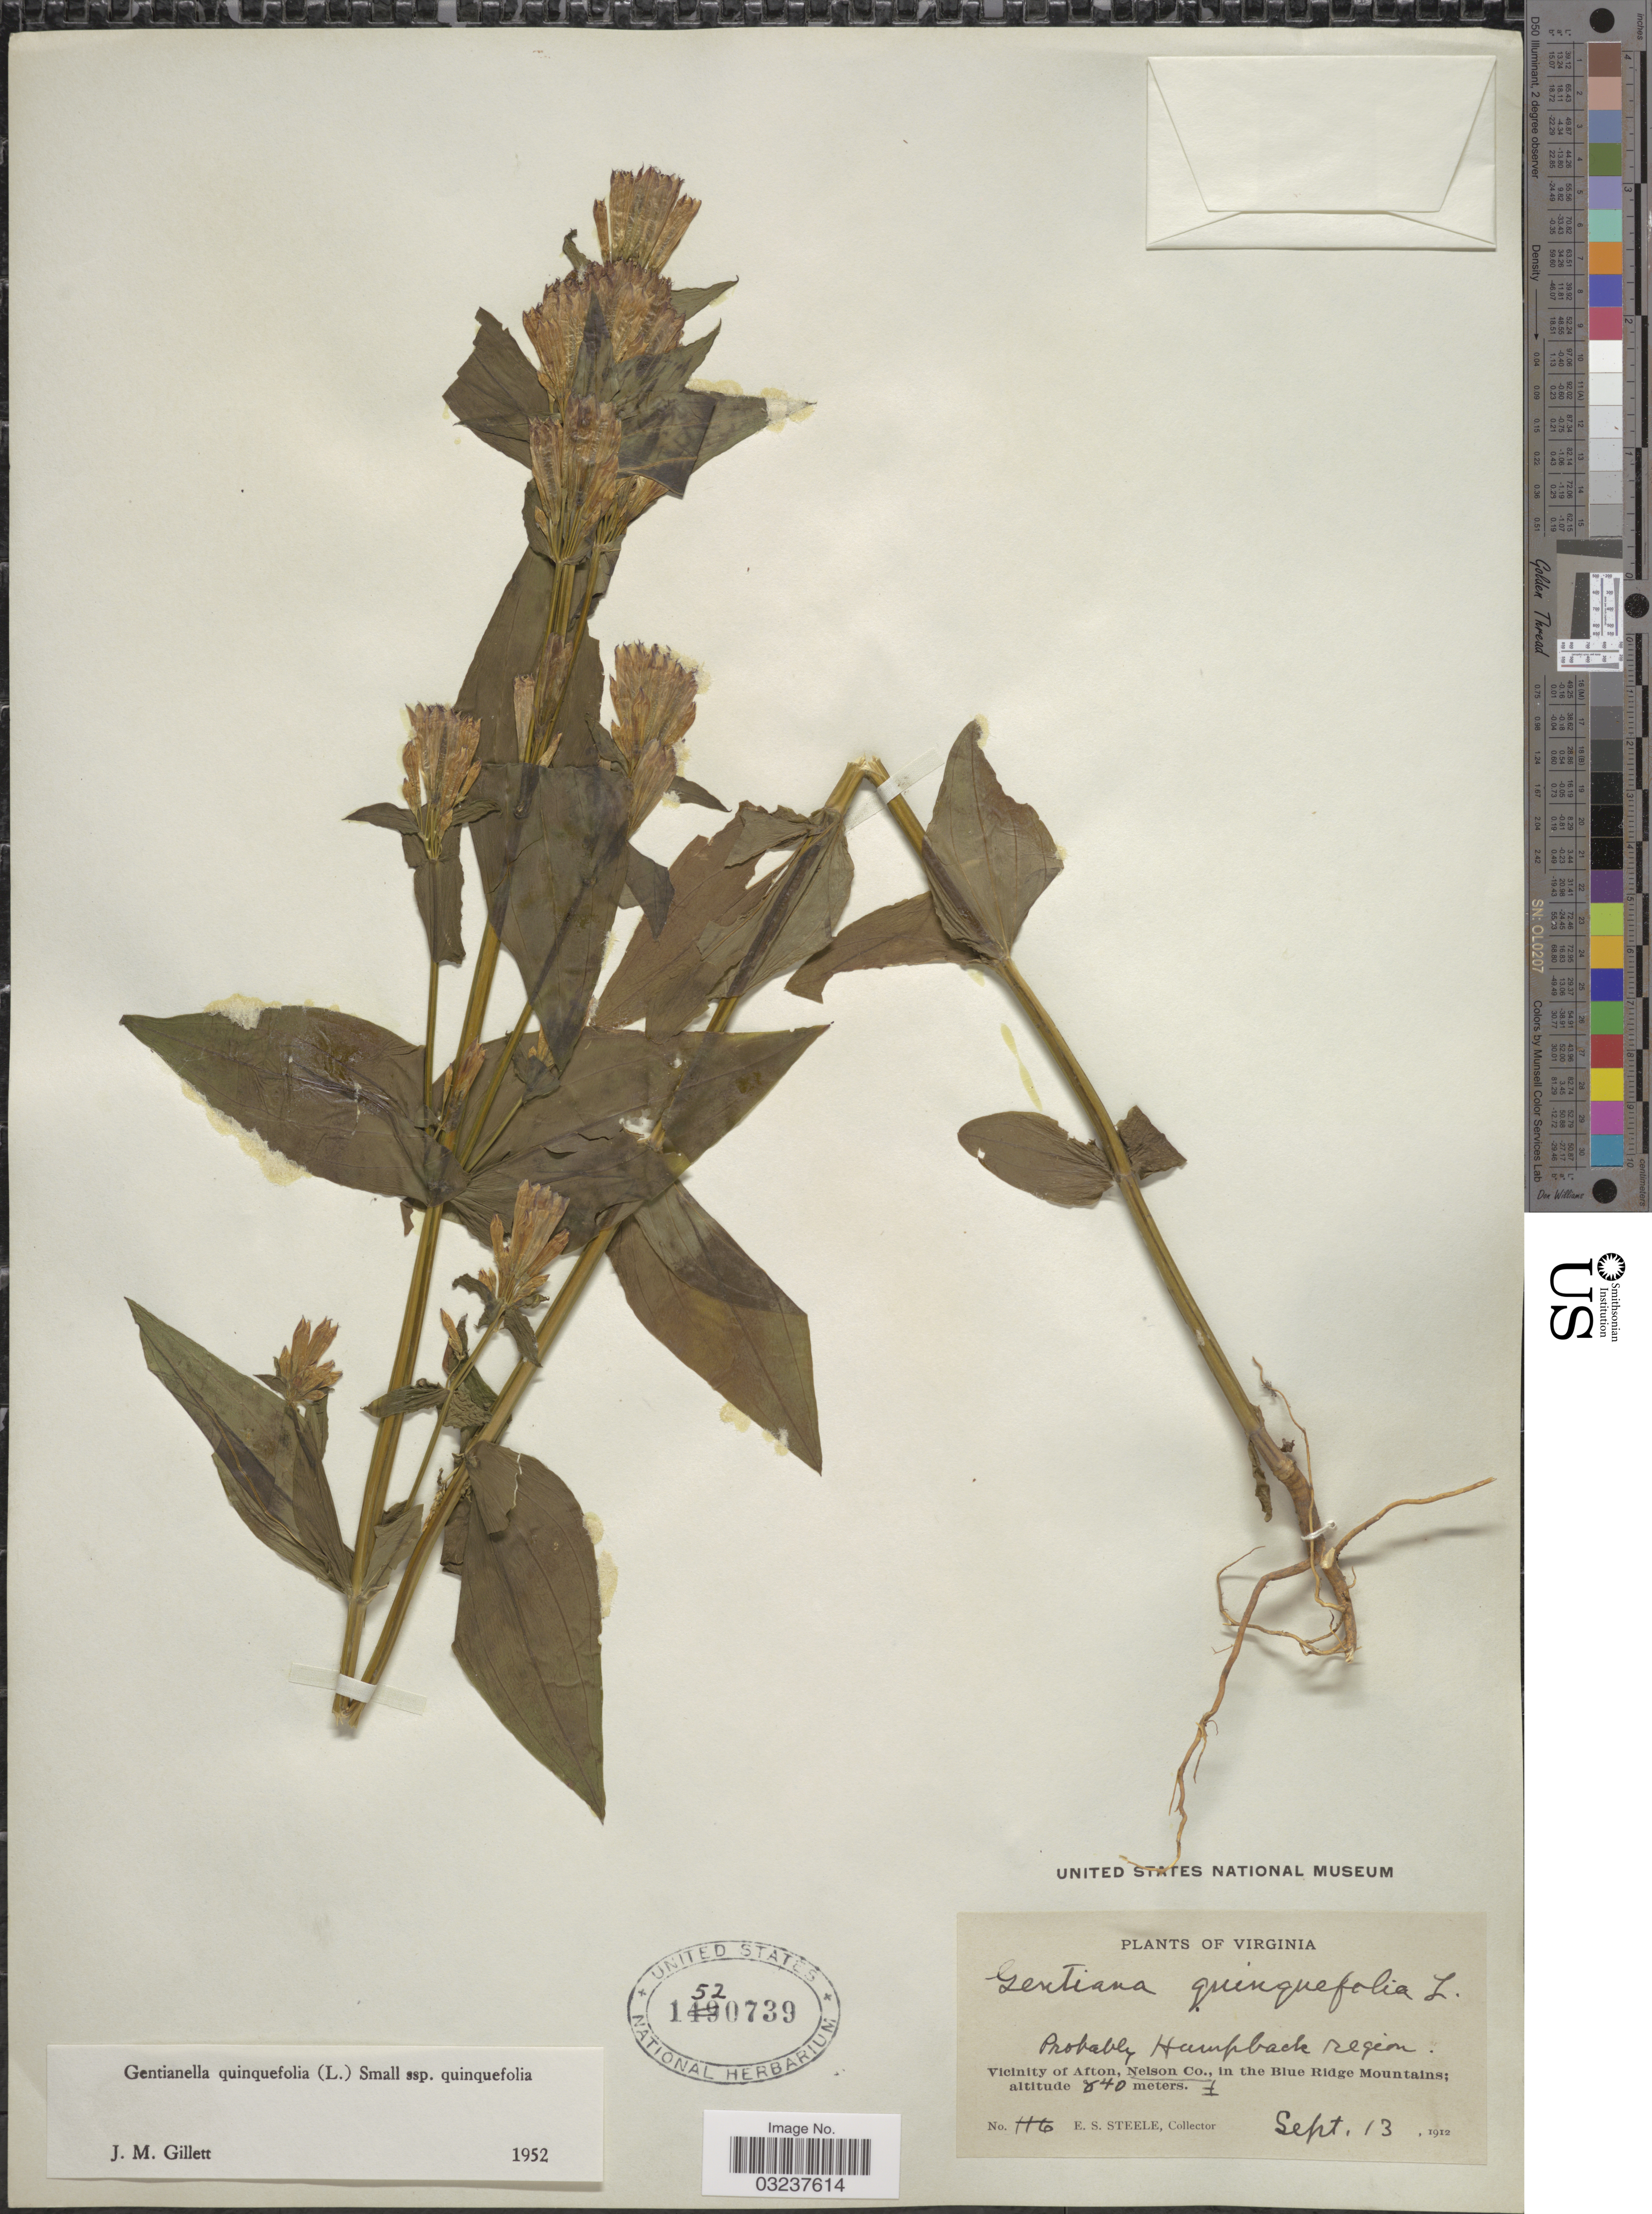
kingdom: Plantae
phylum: Tracheophyta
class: Magnoliopsida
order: Gentianales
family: Gentianaceae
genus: Gentianella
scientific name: Gentianella quinquefolia subsp. quinquefolia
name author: (L.) Small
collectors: E. Steele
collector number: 116*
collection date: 1912-09-13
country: United States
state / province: Virginia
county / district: Nelson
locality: Probably Humpback region. Vicinity of Afton, Nelson Co., in the Blue Ridge Mountains.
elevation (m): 840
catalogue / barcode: US 1520739